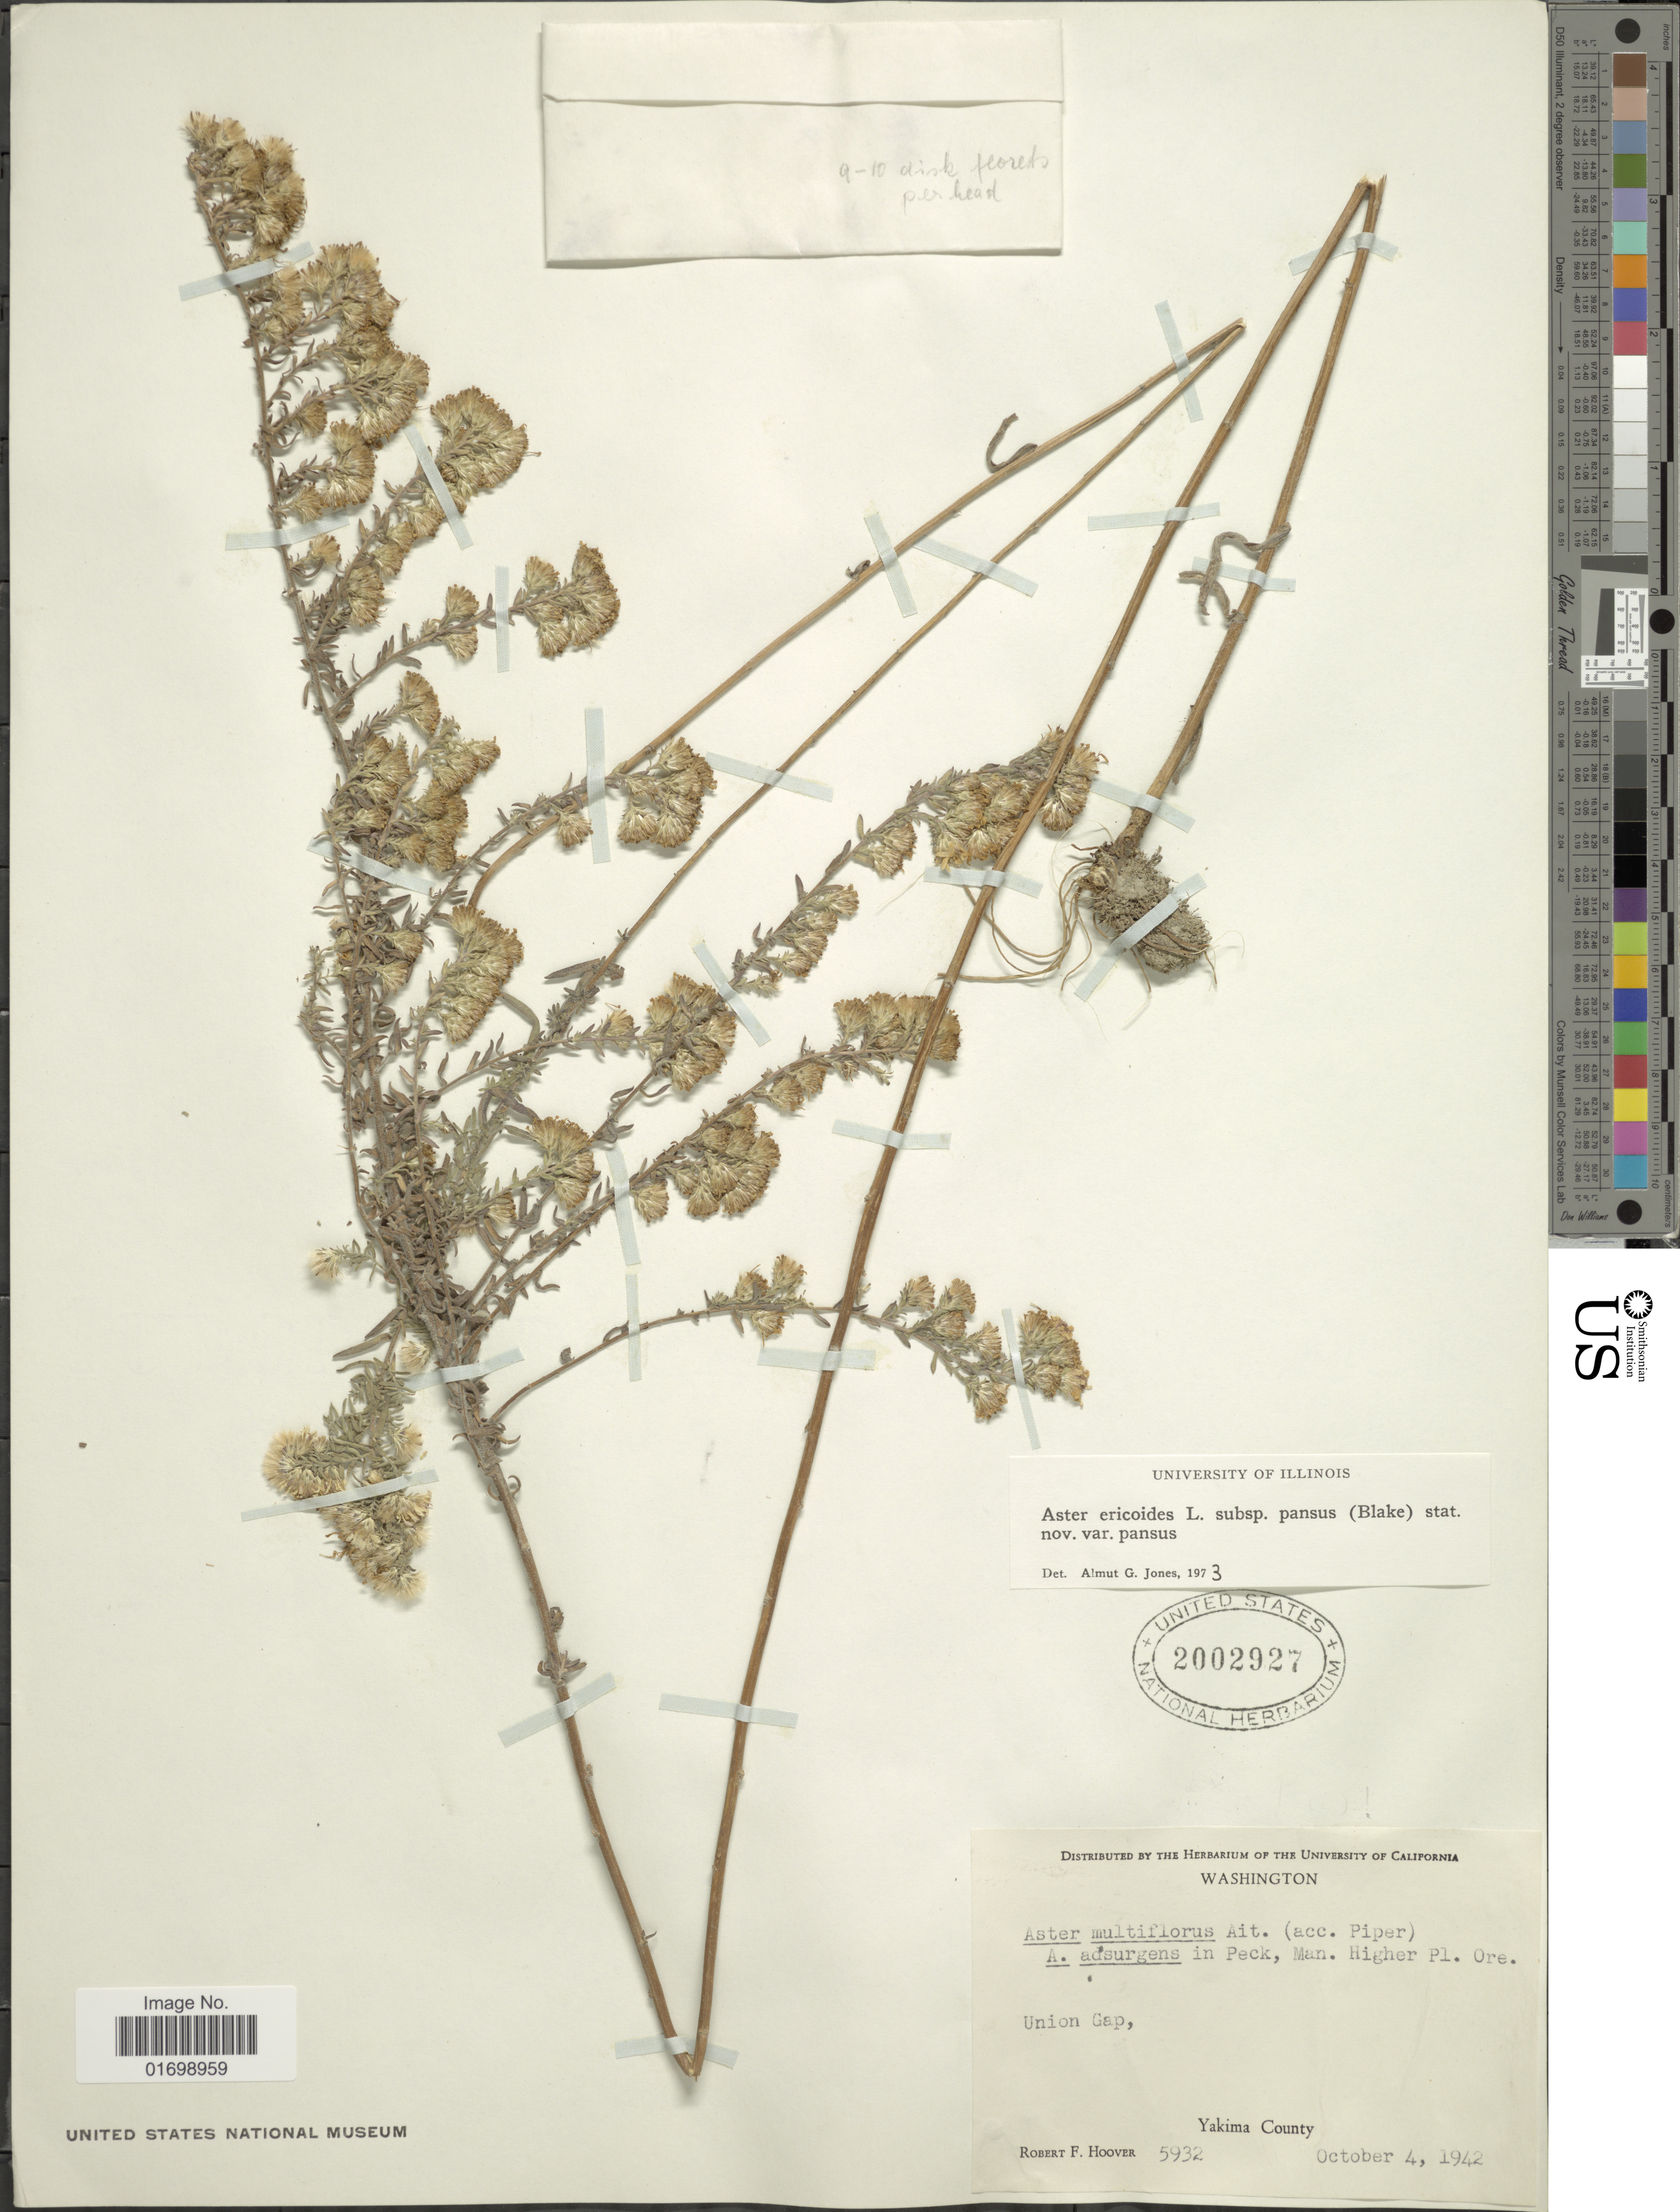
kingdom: Plantae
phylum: Tracheophyta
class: Magnoliopsida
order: Asterales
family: Asteraceae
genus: Symphyotrichum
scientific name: Symphyotrichum ericoides var. pansum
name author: (S.F. Blake) G.L. Nesom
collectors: R. F. Hoover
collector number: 5932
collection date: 1942-10-04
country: United States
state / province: Washington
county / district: Yakima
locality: Yakima County, Union Gap.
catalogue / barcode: US 2002927